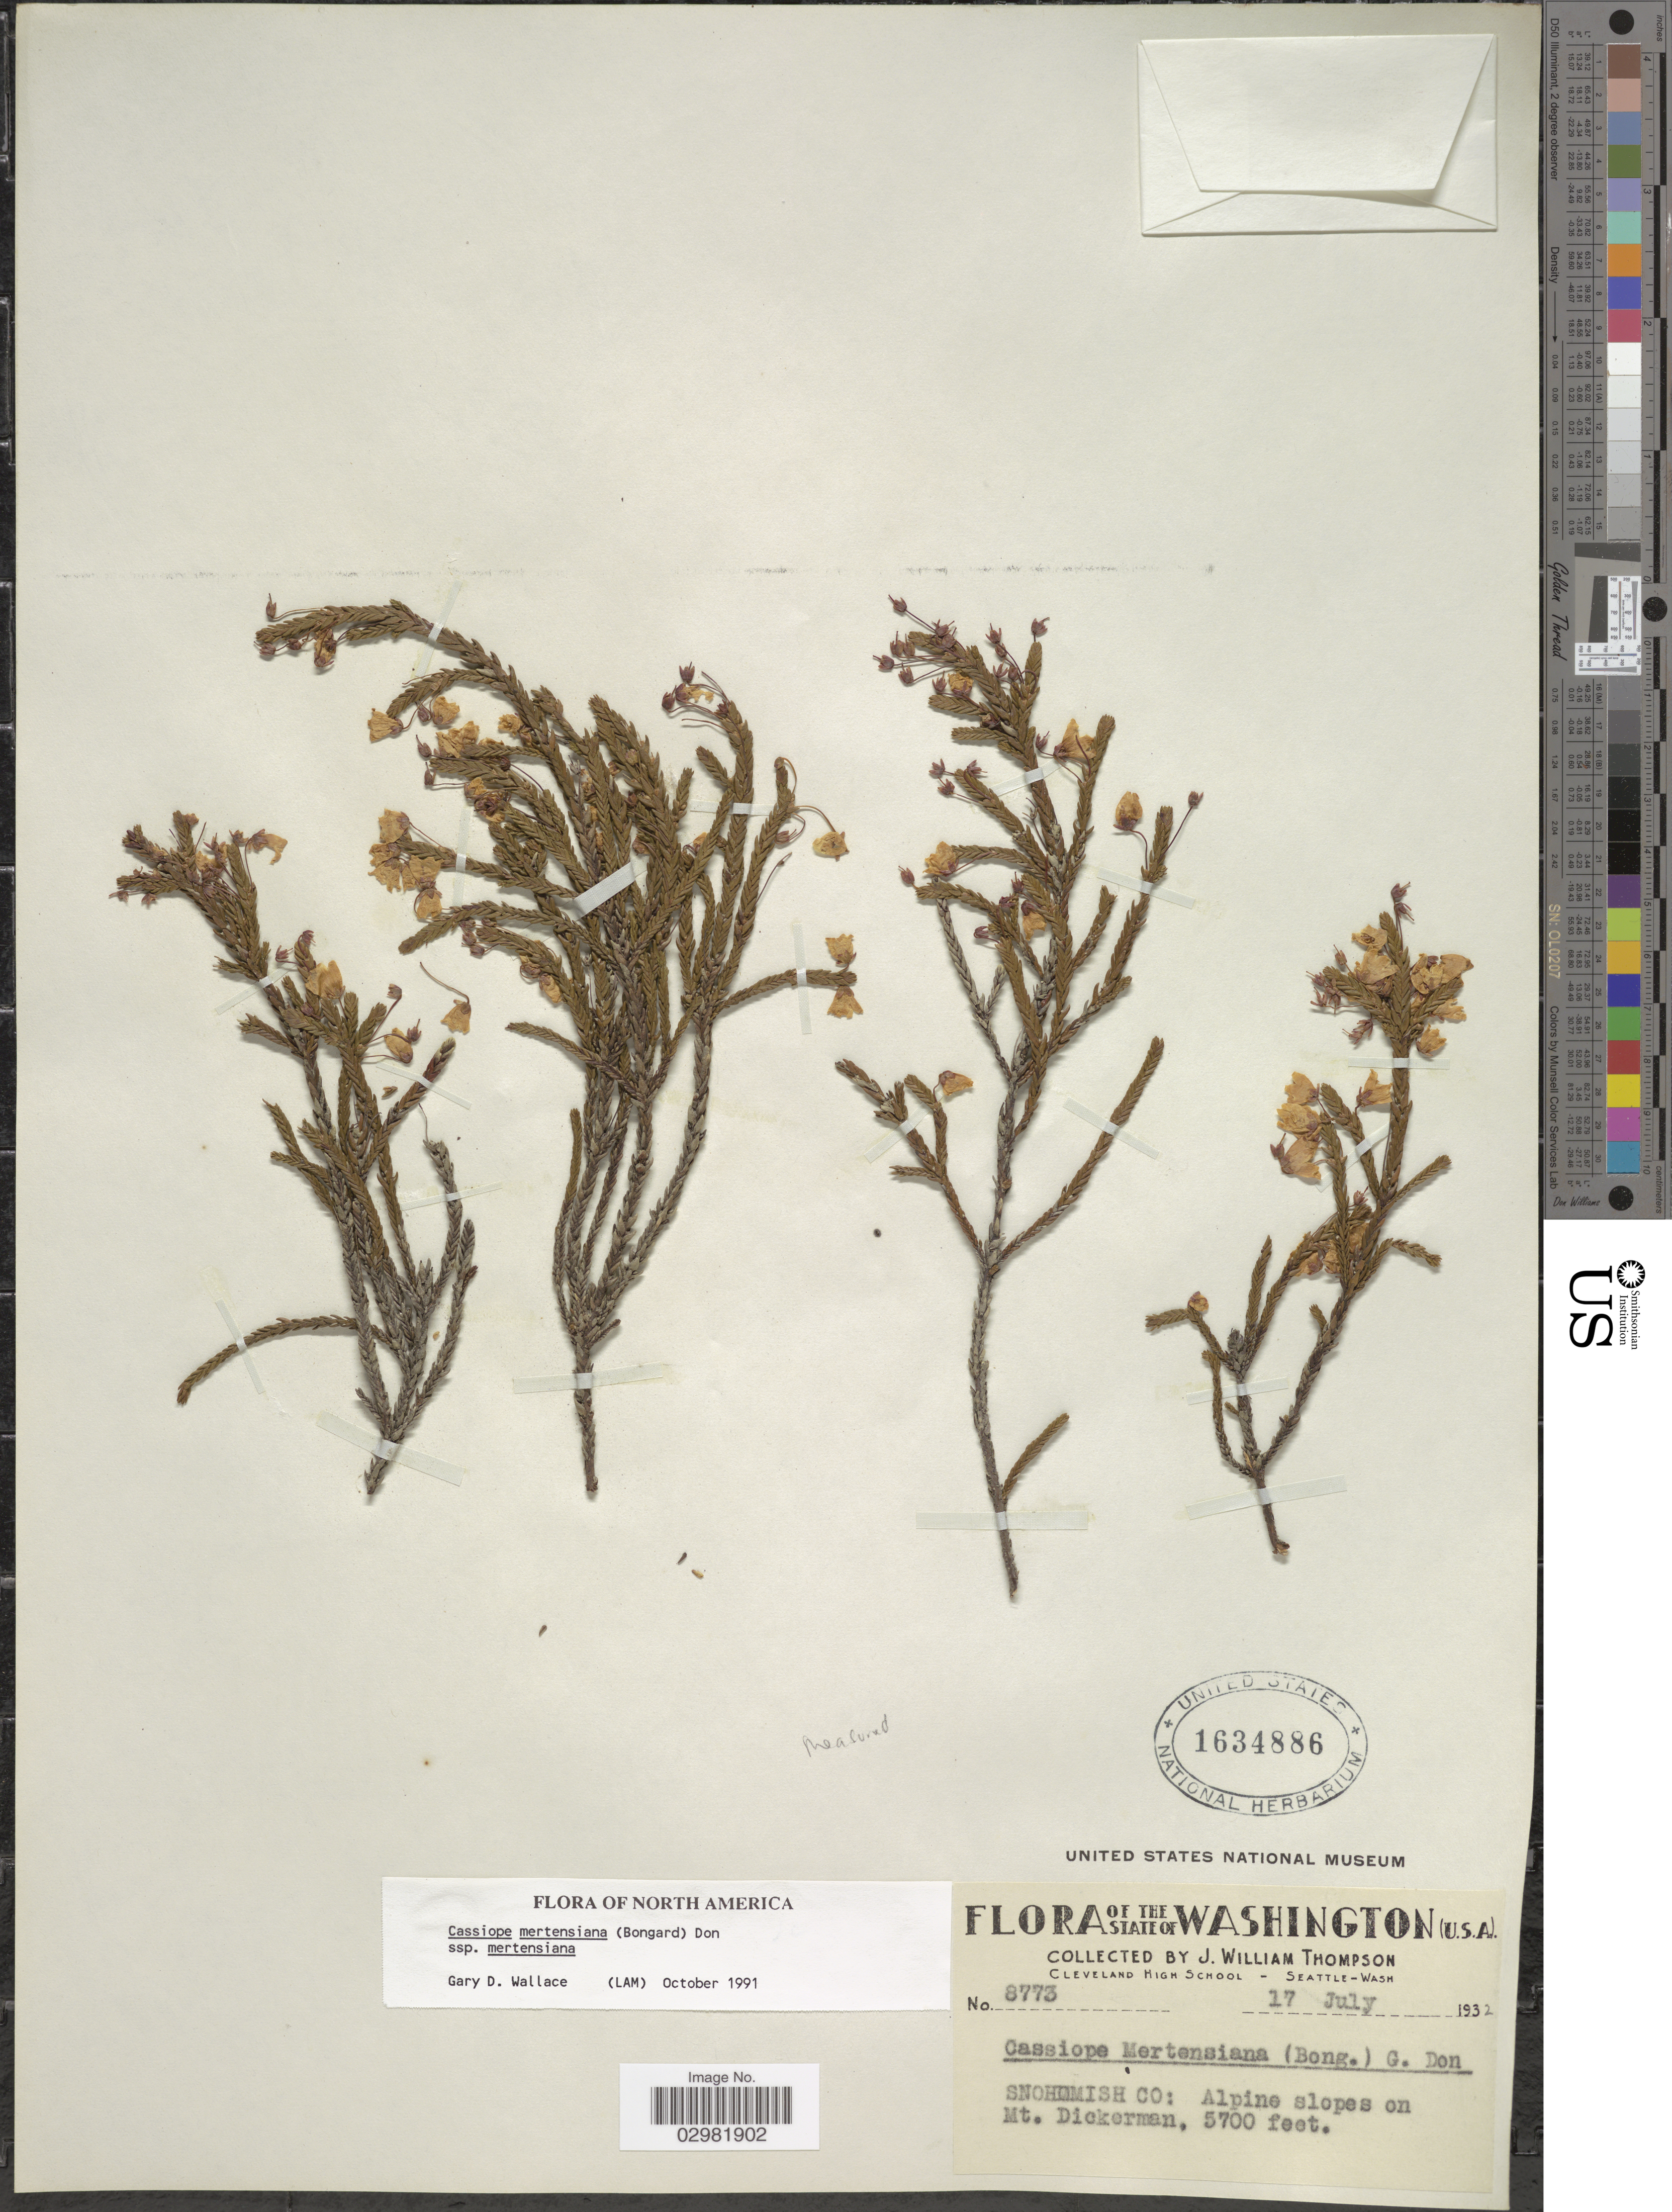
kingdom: Plantae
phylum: Tracheophyta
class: Magnoliopsida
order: Ericales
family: Ericaceae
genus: Cassiope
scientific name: Cassiope mertensiana subsp. mertensiana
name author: (Bong.) G. Don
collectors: J. W. Thompson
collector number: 8773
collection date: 1932-07-17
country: United States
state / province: Washington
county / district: Snohomish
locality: Snohomish Co: Alpine slopes on Mt. Dickerman.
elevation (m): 1737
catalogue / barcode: US 1634886